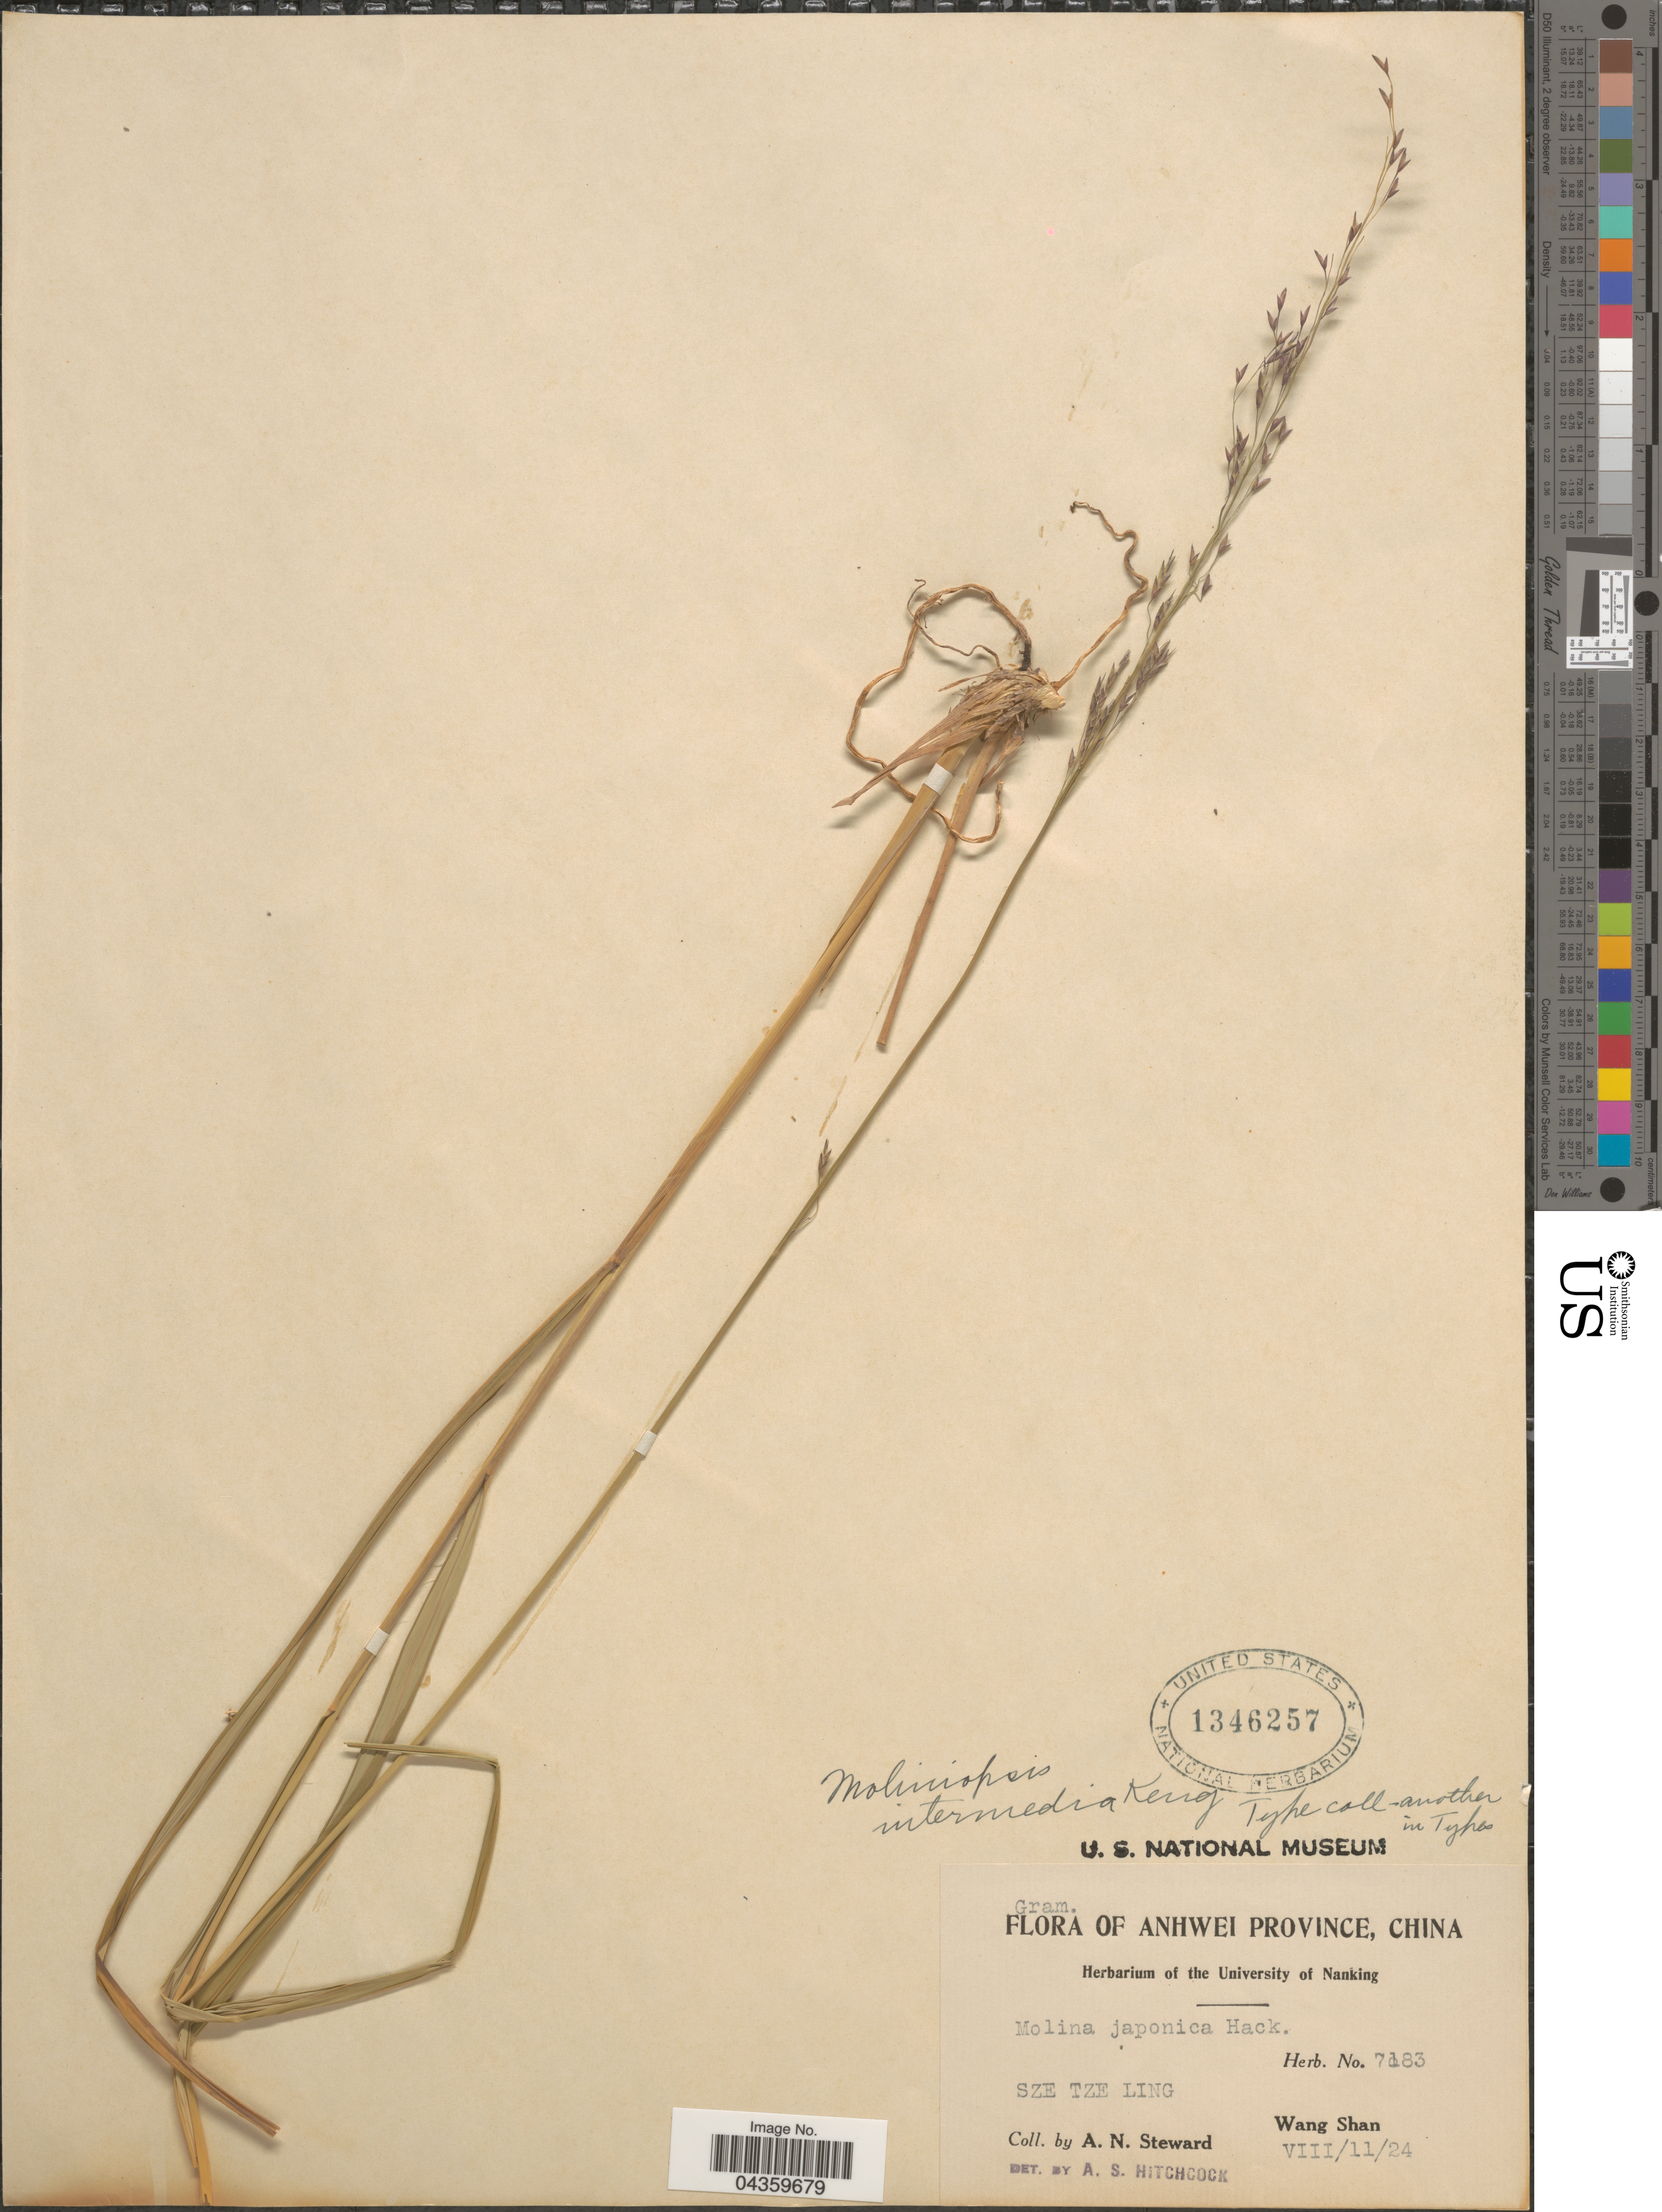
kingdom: Plantae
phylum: Tracheophyta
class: Liliopsida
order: Poales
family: Poaceae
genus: Molinia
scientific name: Molinia japonica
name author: Hack.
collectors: A. N. Steward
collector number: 7183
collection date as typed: Transcribed d/m/y: 11/8/24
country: China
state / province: Anhui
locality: Anhwei Province. Sze Tze Ling.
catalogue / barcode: US 1346257